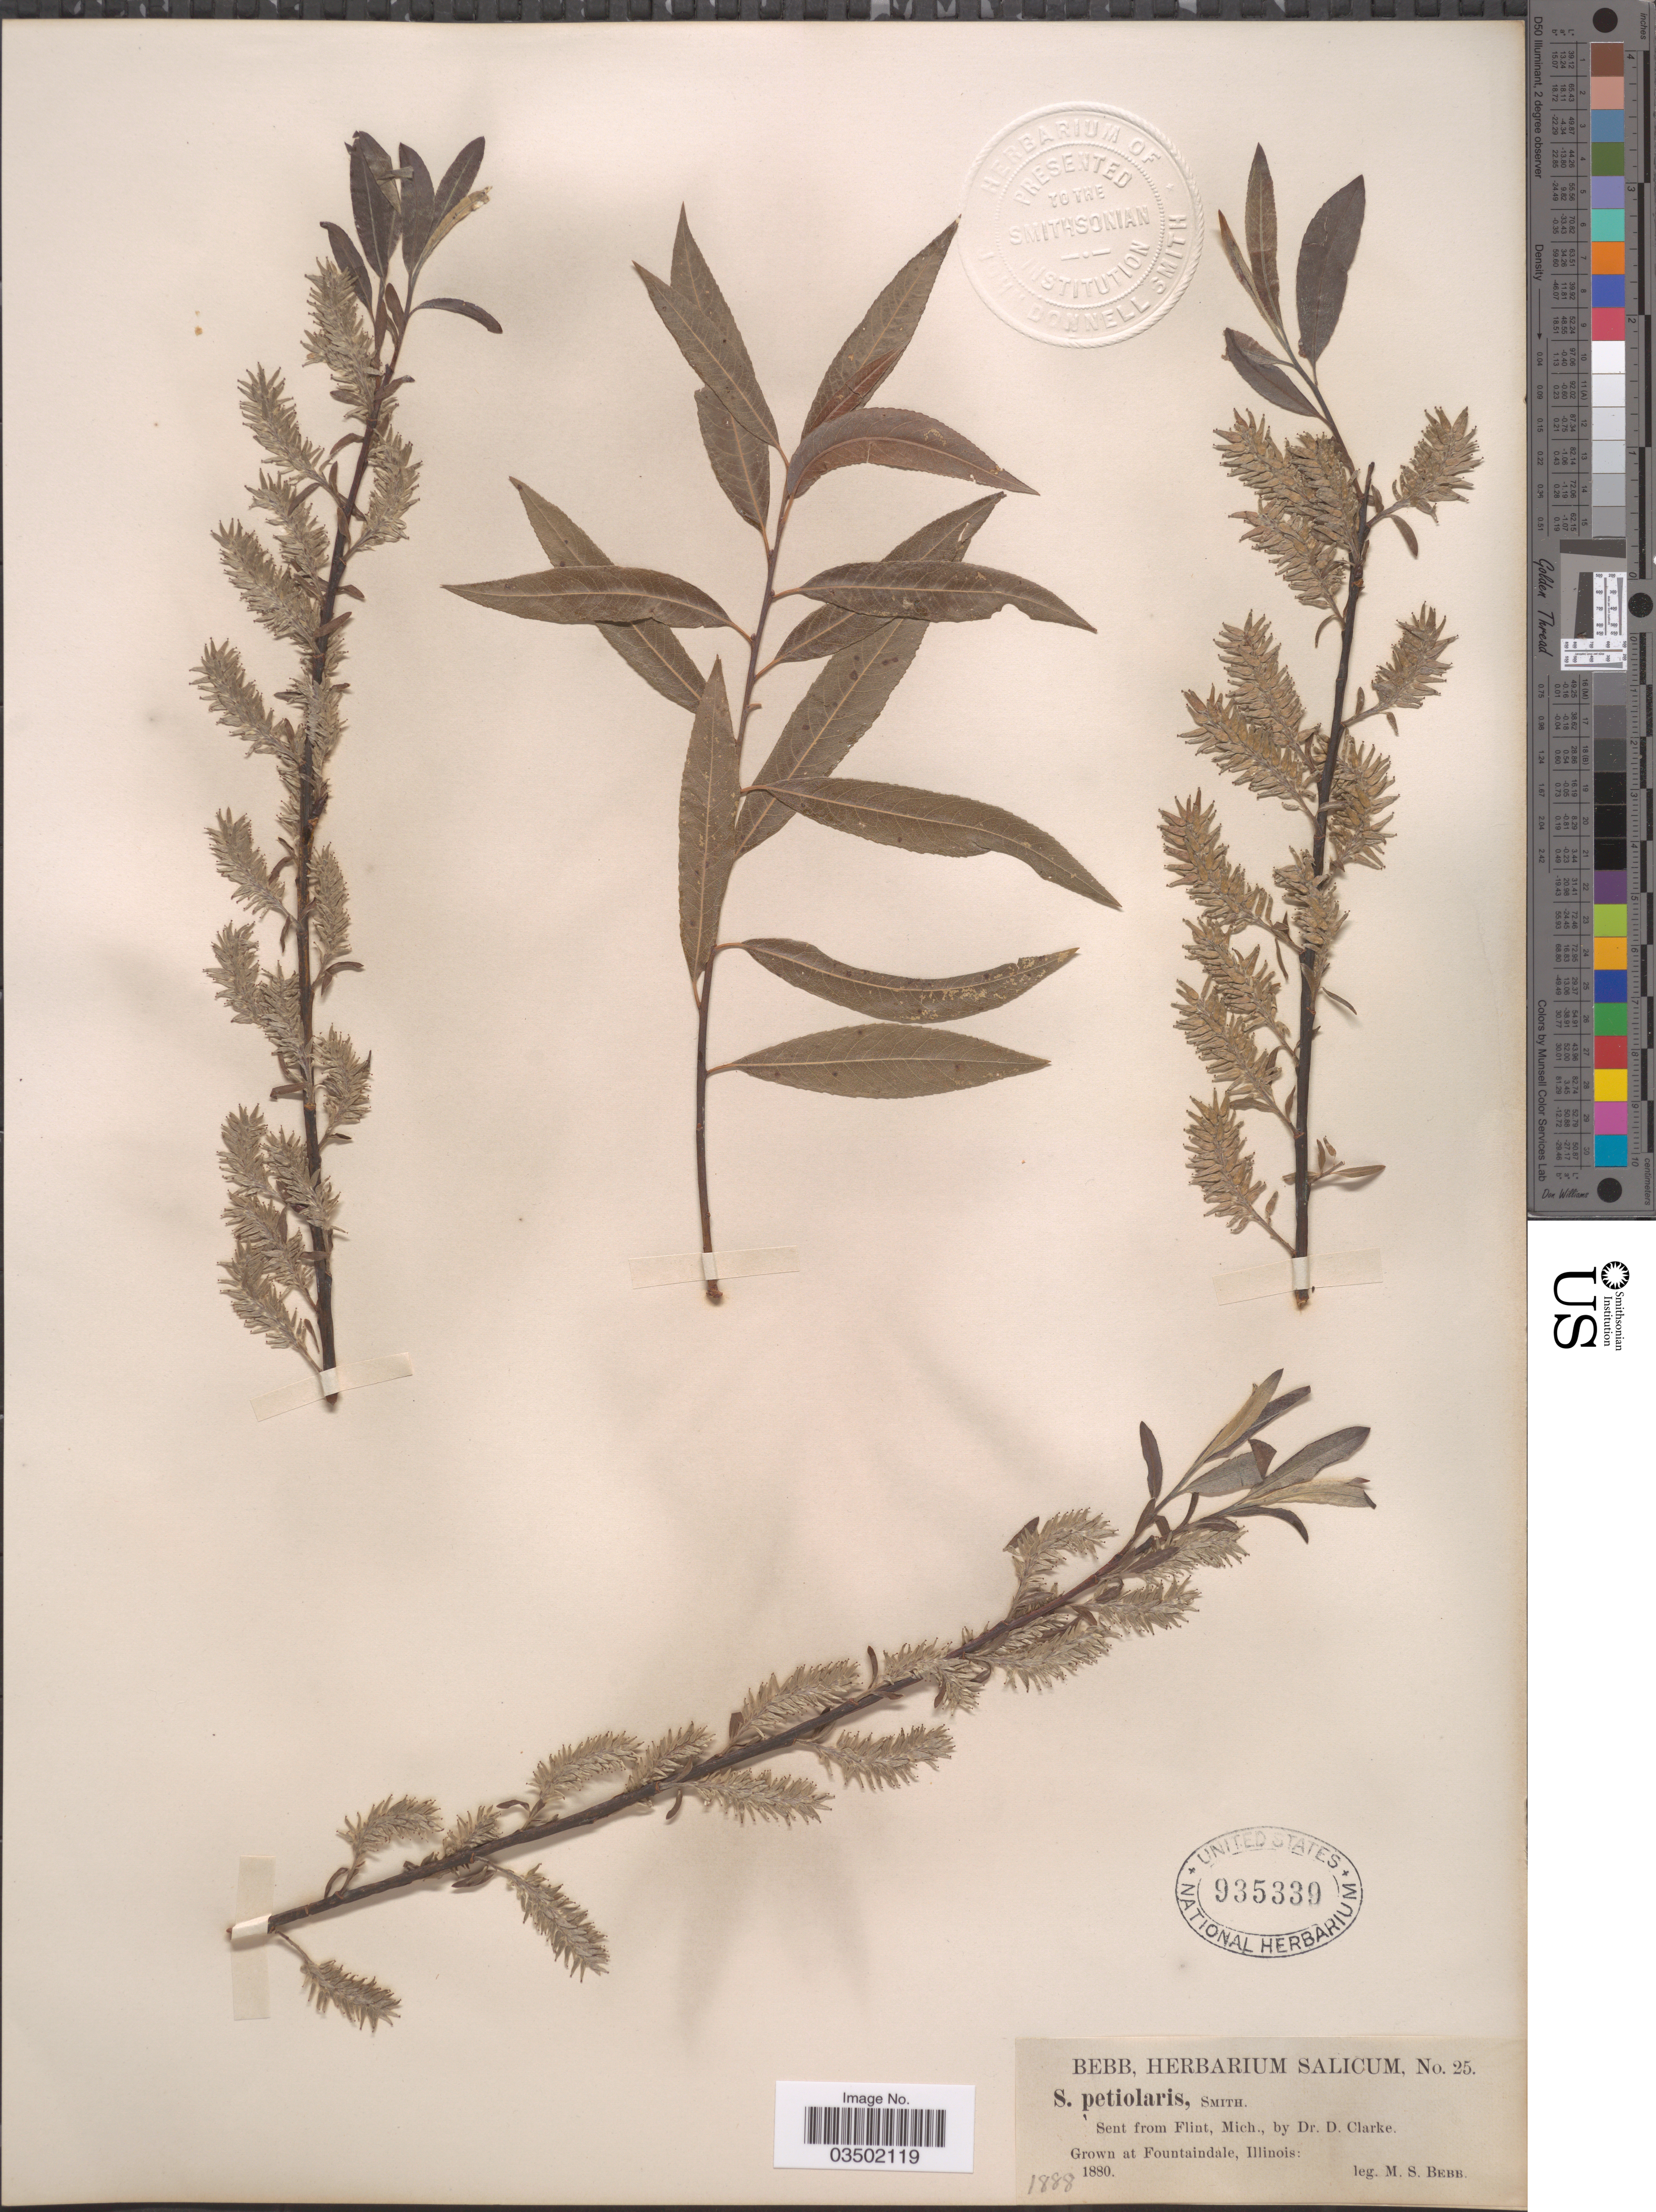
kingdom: Plantae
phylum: Tracheophyta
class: Magnoliopsida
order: Malpighiales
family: Salicaceae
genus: Salix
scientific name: Salix petiolaris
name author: Sm.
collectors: M. Bebb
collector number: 25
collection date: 1880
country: United States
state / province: Illinois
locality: At Fountaindale.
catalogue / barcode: US 935339